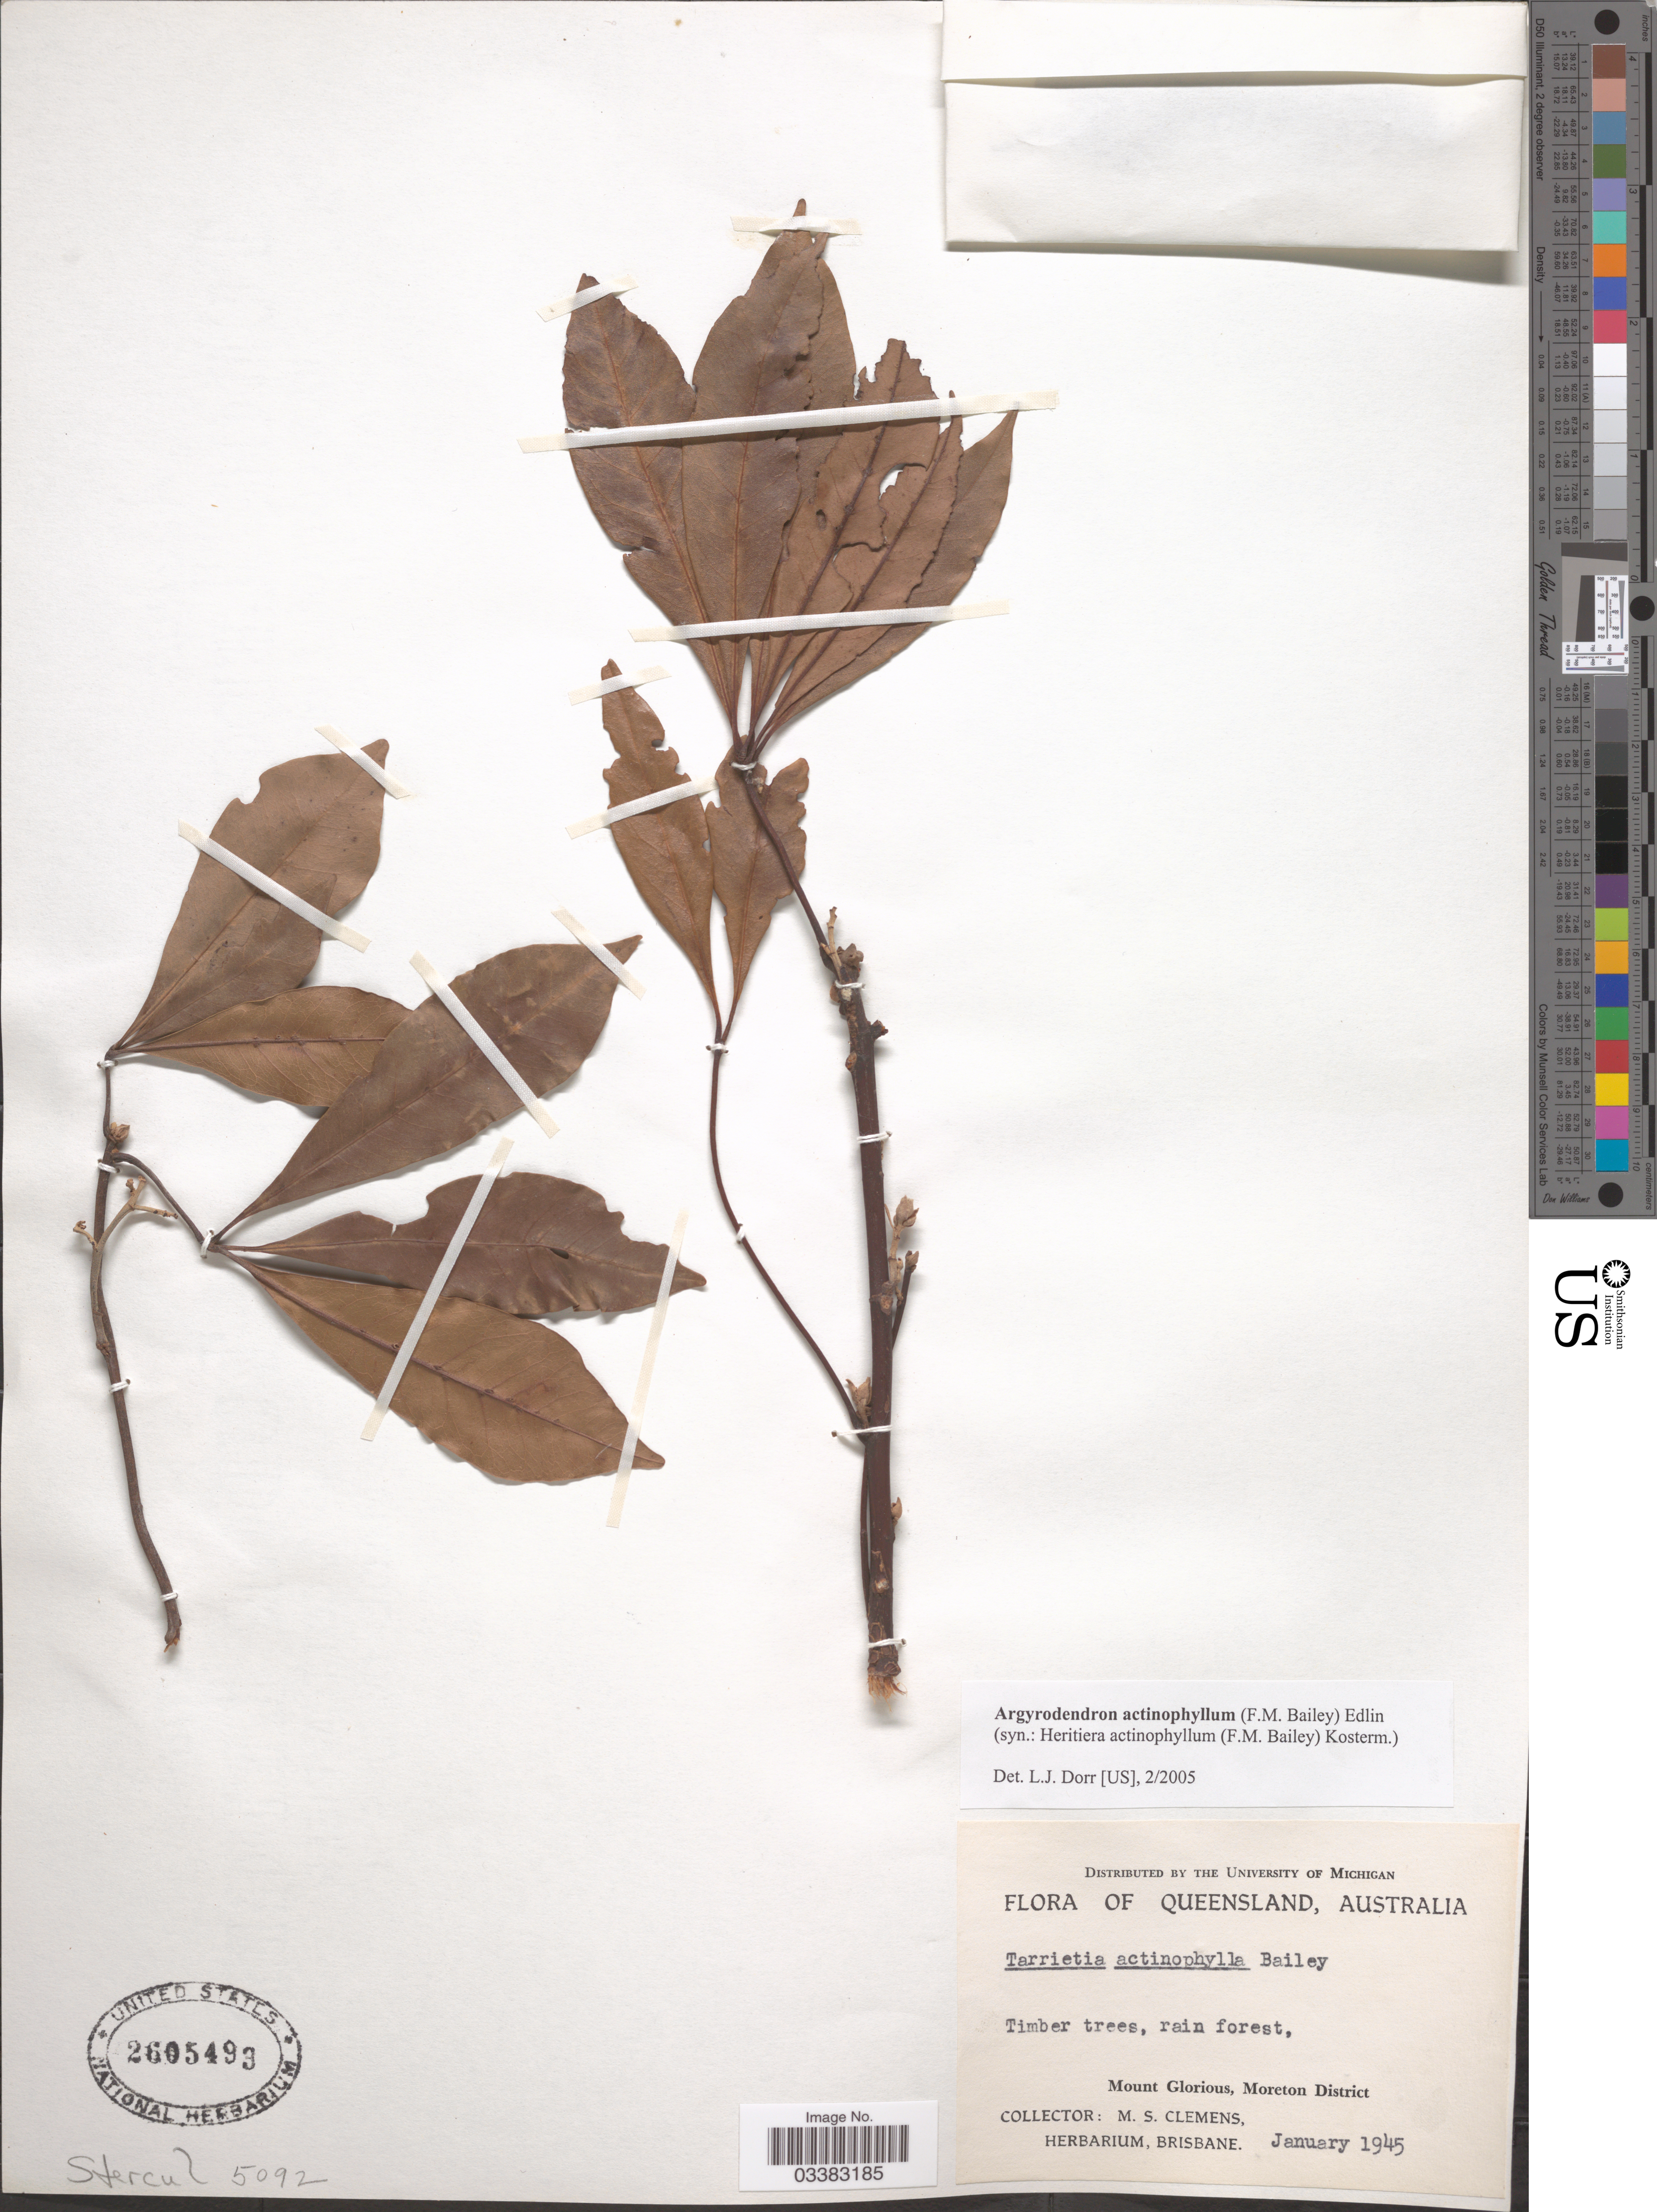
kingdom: Plantae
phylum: Tracheophyta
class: Magnoliopsida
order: Malvales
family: Malvaceae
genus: Argyrodendron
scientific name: Argyrodendron actinophyllum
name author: (C. Moore) Edlin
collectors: M. S. Clemens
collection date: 1945-01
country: Australia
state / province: Queensland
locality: Mount Glorious, Moreton District.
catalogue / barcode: US 2605499